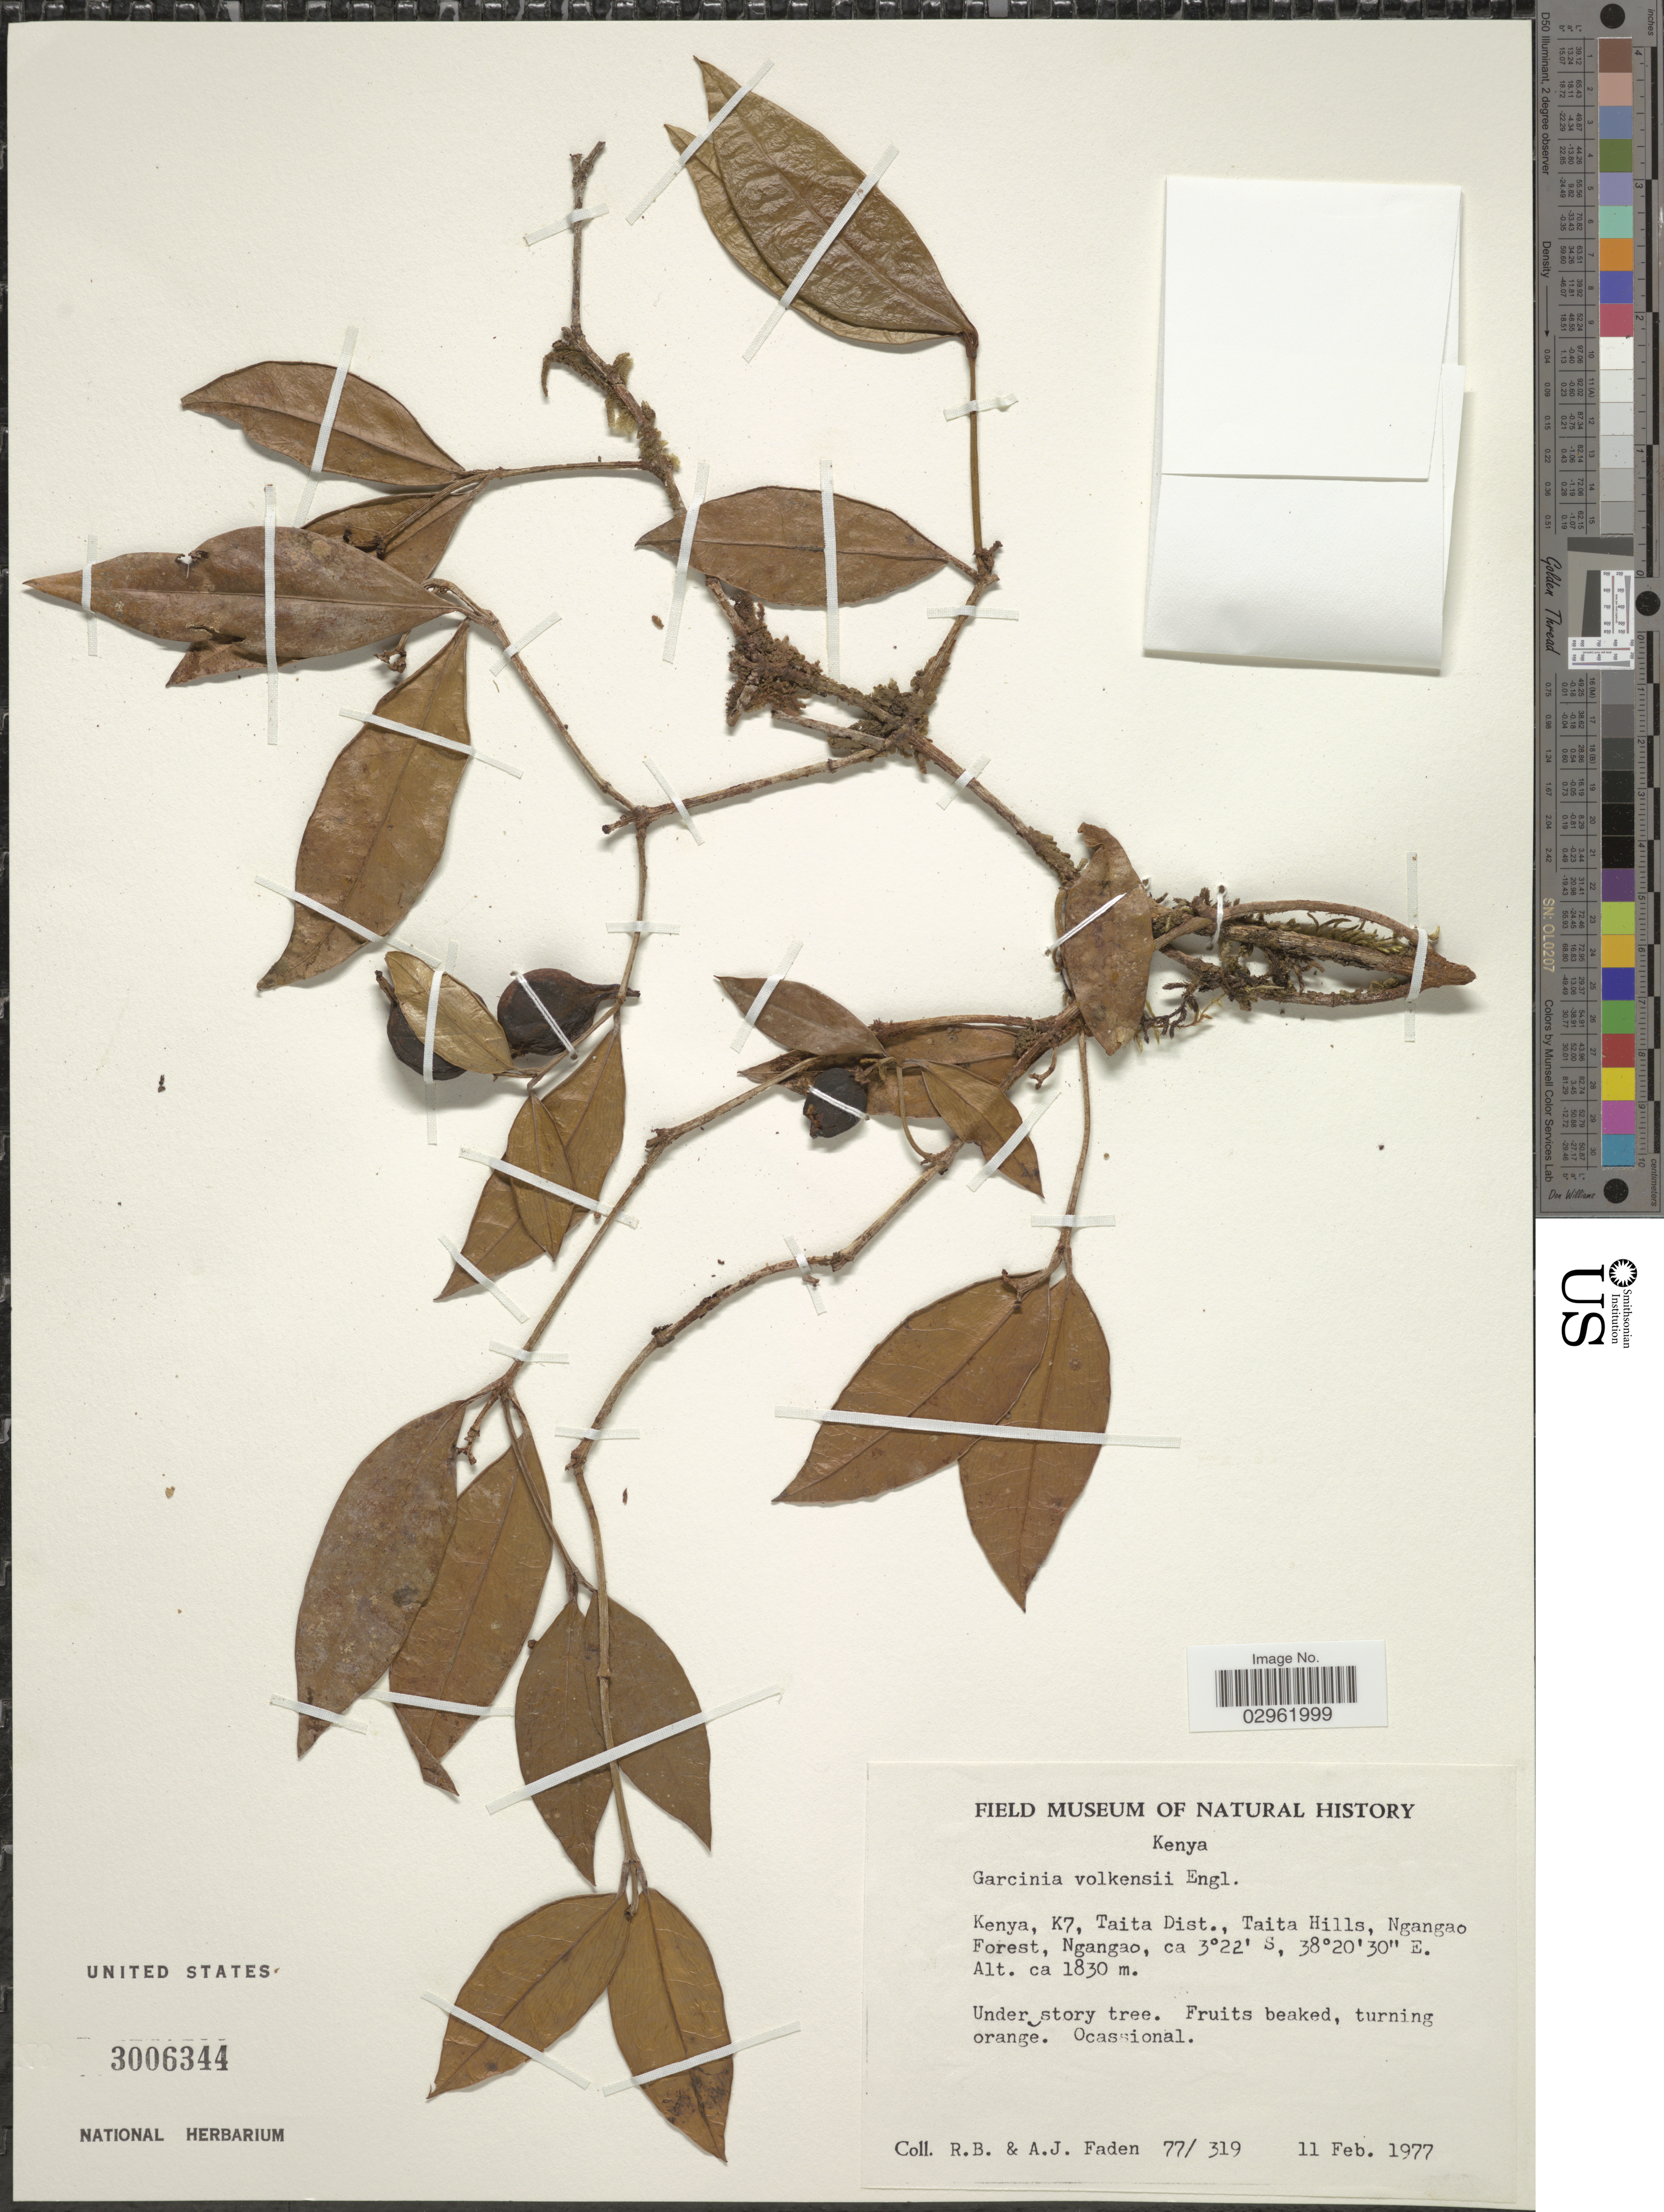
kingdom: Plantae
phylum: Tracheophyta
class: Magnoliopsida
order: Malpighiales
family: Clusiaceae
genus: Garcinia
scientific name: Garcinia volkensii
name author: Engl.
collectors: R. B. Faden & A. J. Faden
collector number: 77/319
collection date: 1977-02-11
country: Kenya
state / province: Taita Taveta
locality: K7, Taita District., Taita Hills, Ngangao Forest, Ngangao.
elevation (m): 1830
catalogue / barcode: US 3006344